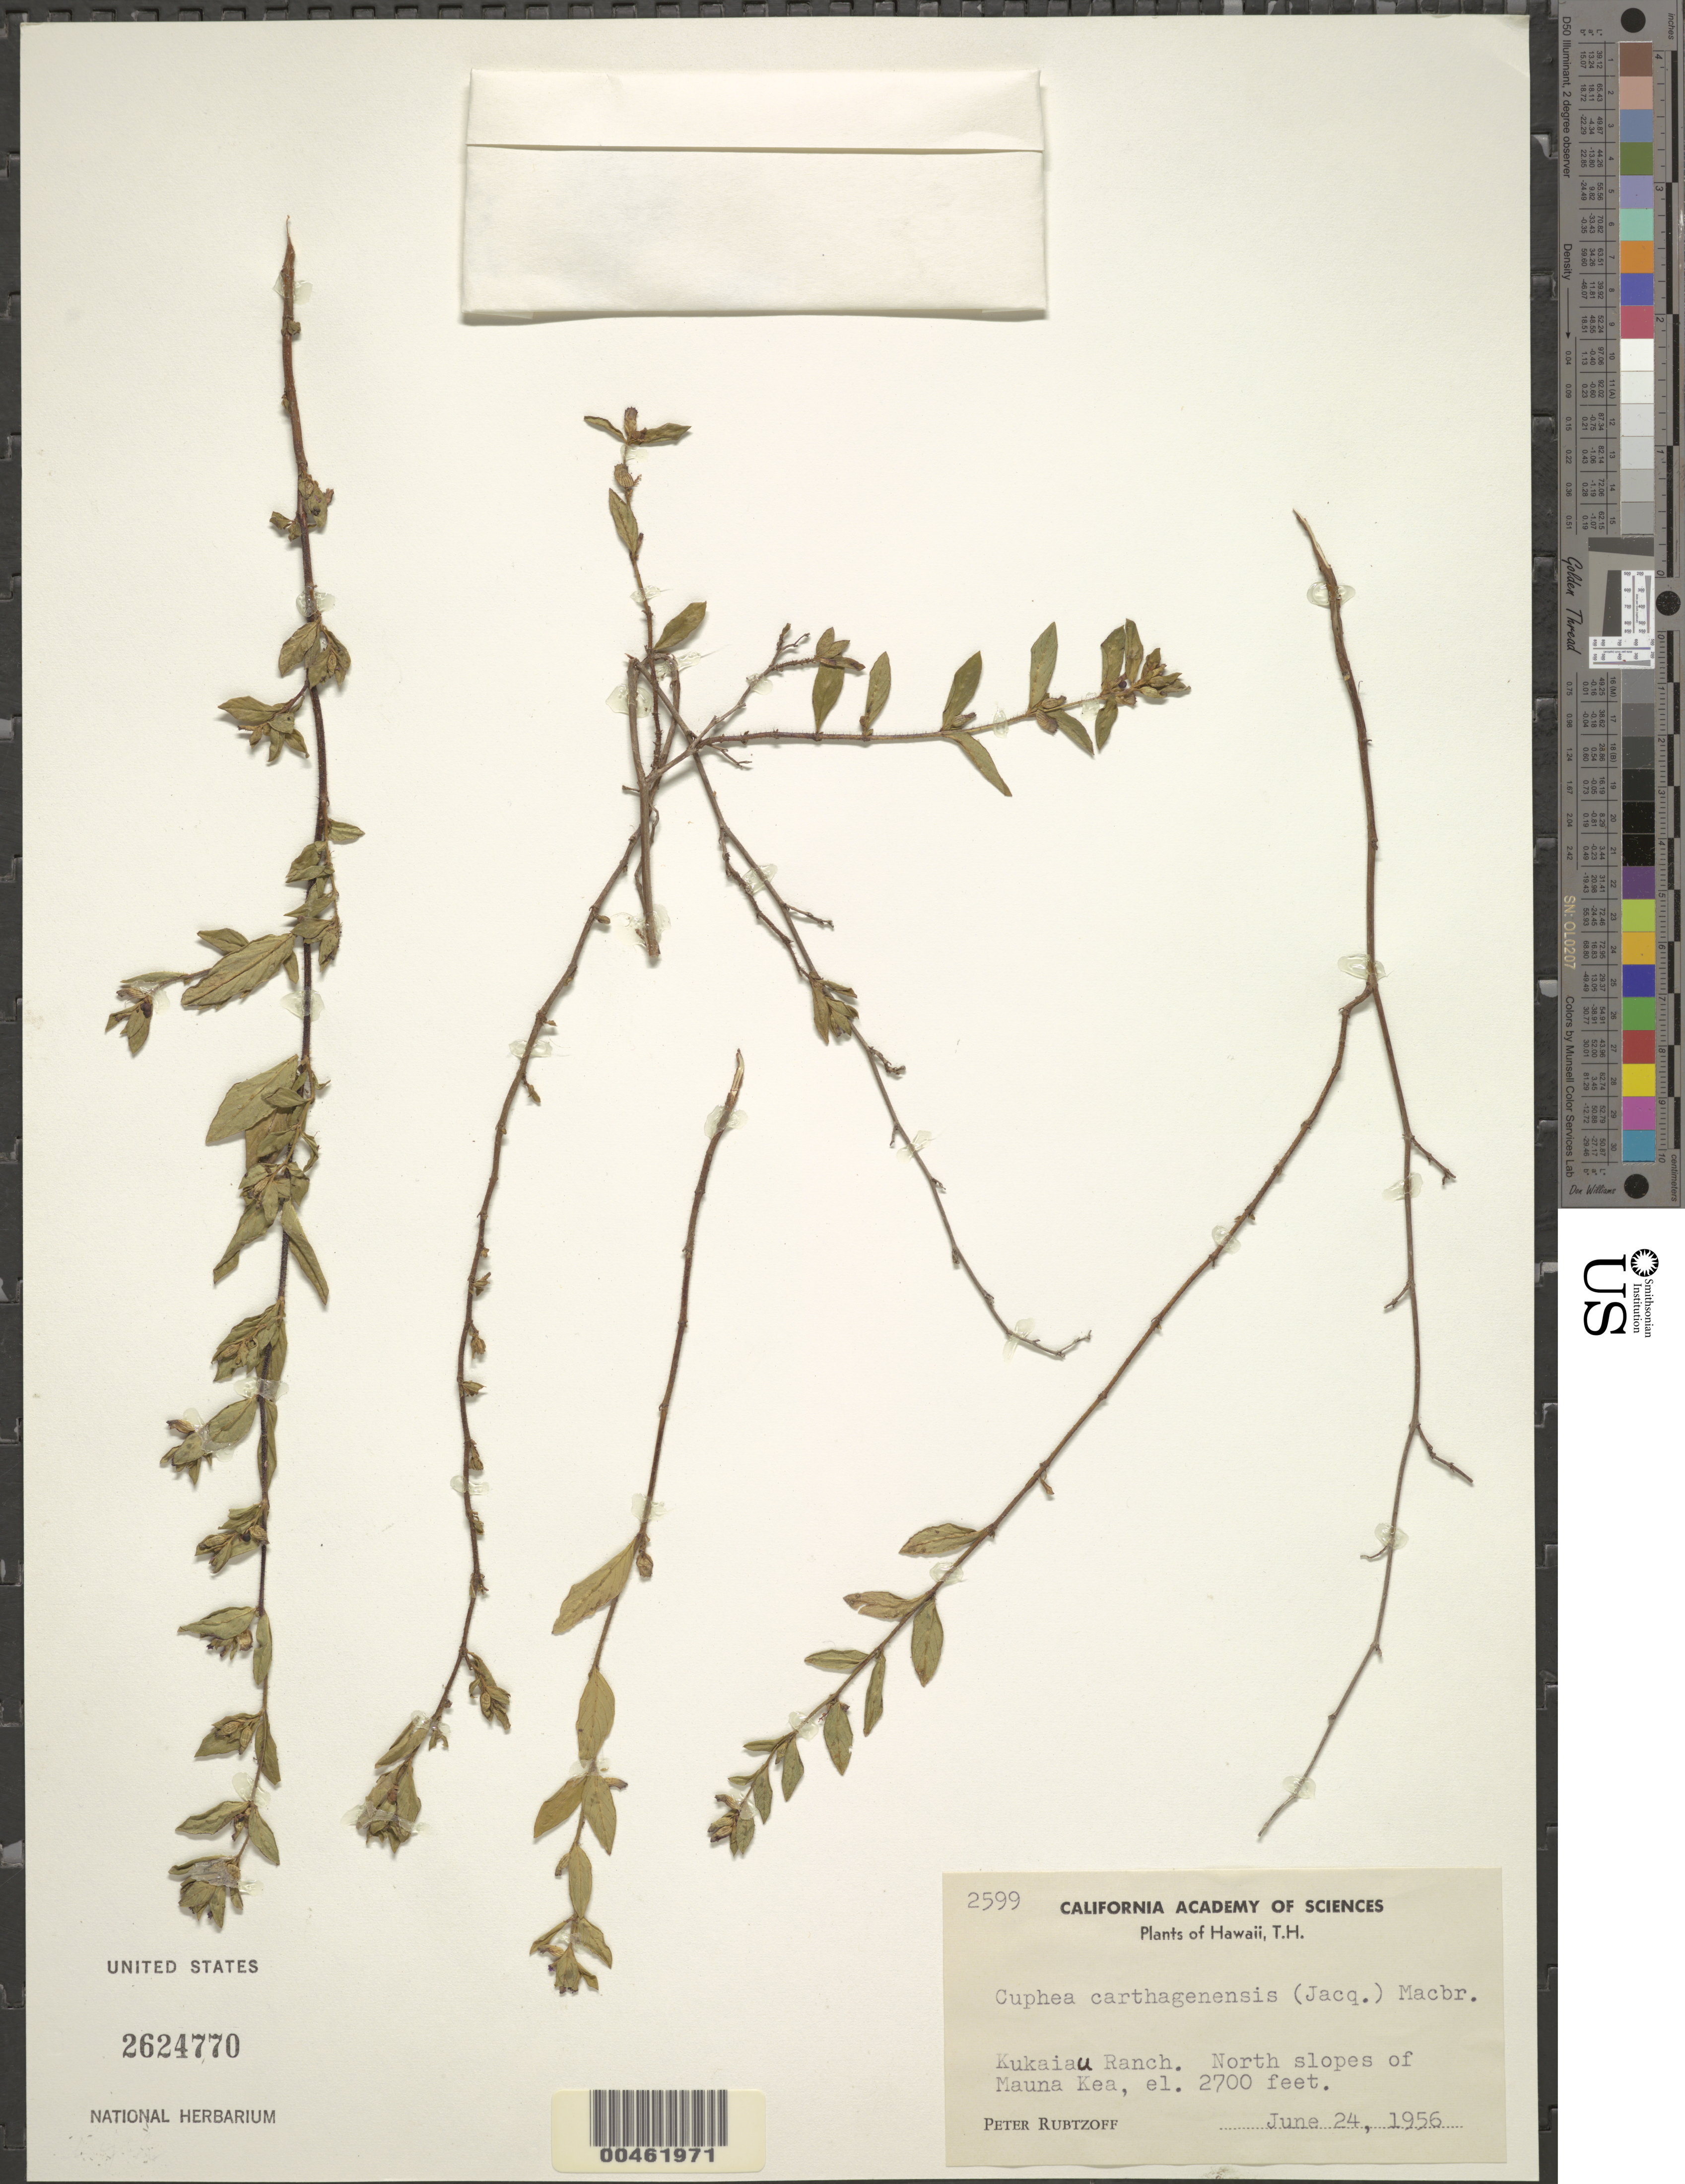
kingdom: Plantae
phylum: Tracheophyta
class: Magnoliopsida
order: Myrtales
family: Lythraceae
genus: Cuphea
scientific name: Cuphea carthagenensis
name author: (Jacq.) J.F. Macbr.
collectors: P. Rubtzoff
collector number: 2599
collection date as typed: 24 Jun 1956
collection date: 1956-06-24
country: United States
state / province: Hawaii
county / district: Hawaii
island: Hawaii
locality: Kukaiau Ranch, N slopes of Mauna Kea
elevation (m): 823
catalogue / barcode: US 2624770